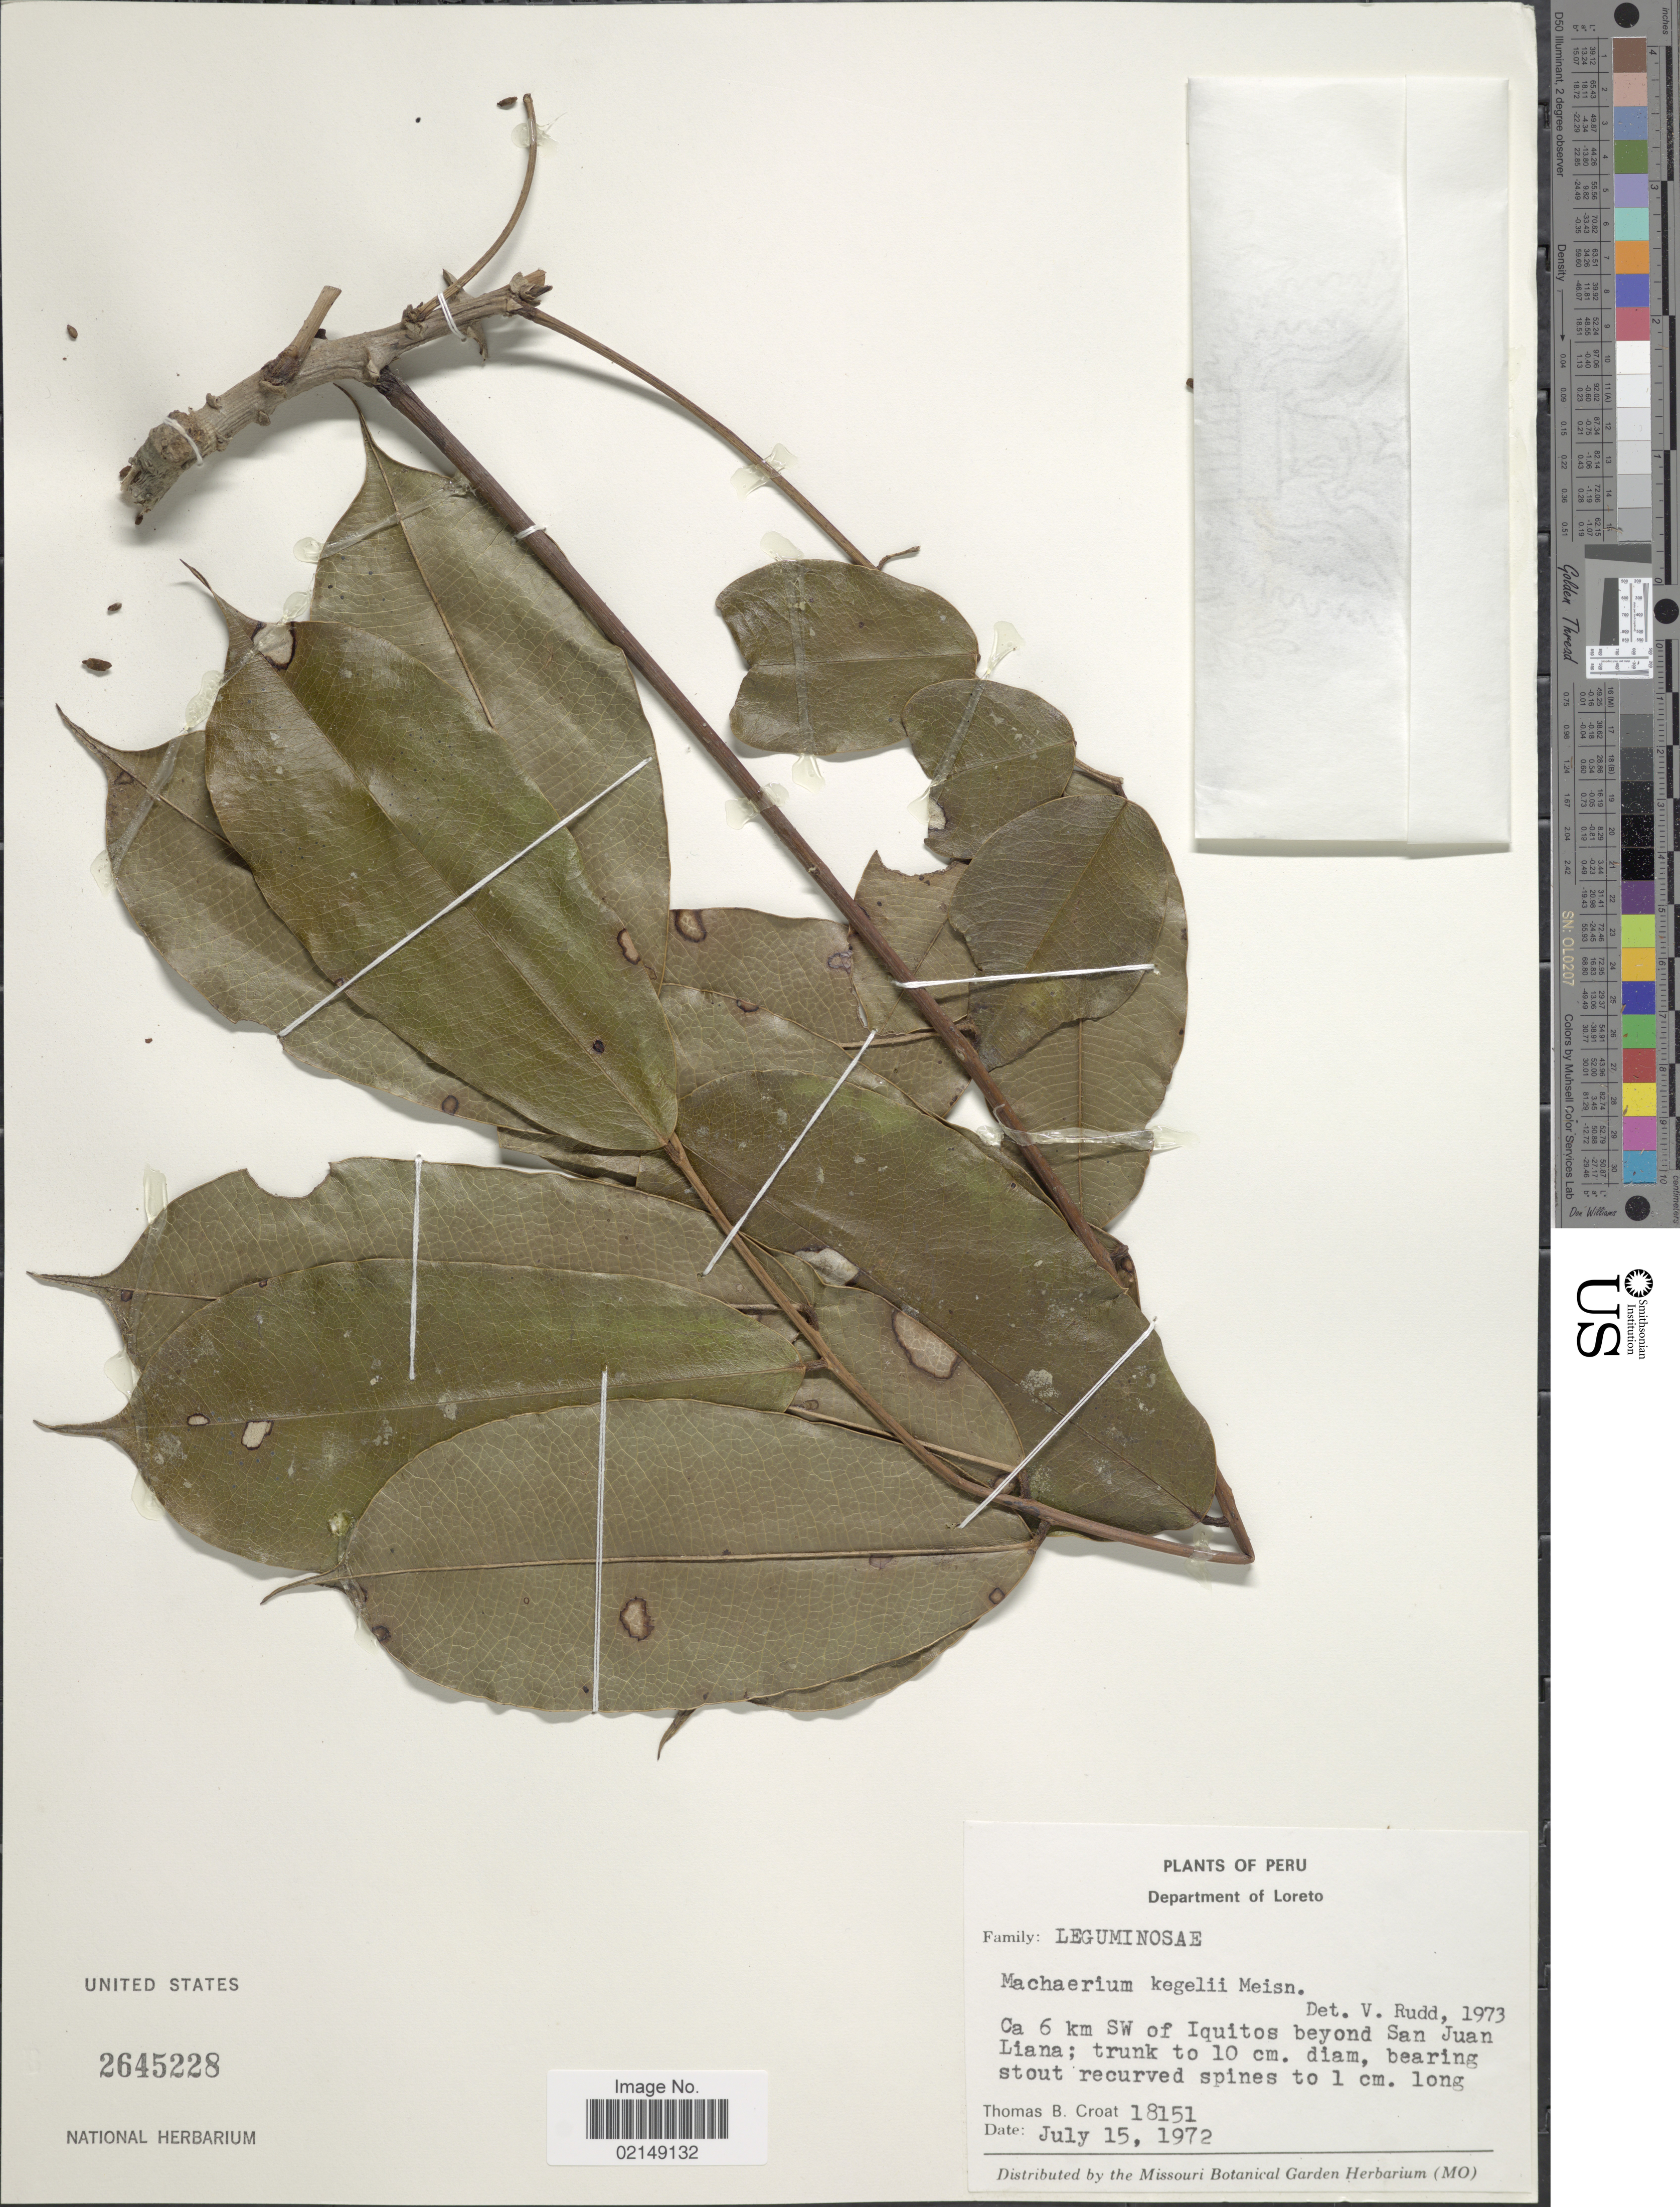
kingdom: Plantae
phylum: Tracheophyta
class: Magnoliopsida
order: Fabales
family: Fabaceae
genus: Machaerium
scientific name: Machaerium kegelii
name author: Meisn.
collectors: T. B. Croat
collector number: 18151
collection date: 1972-07-15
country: Peru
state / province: Loreto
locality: Ca 6 km SW of Iquitos beyond San Juan Liana.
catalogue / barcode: US 2645228